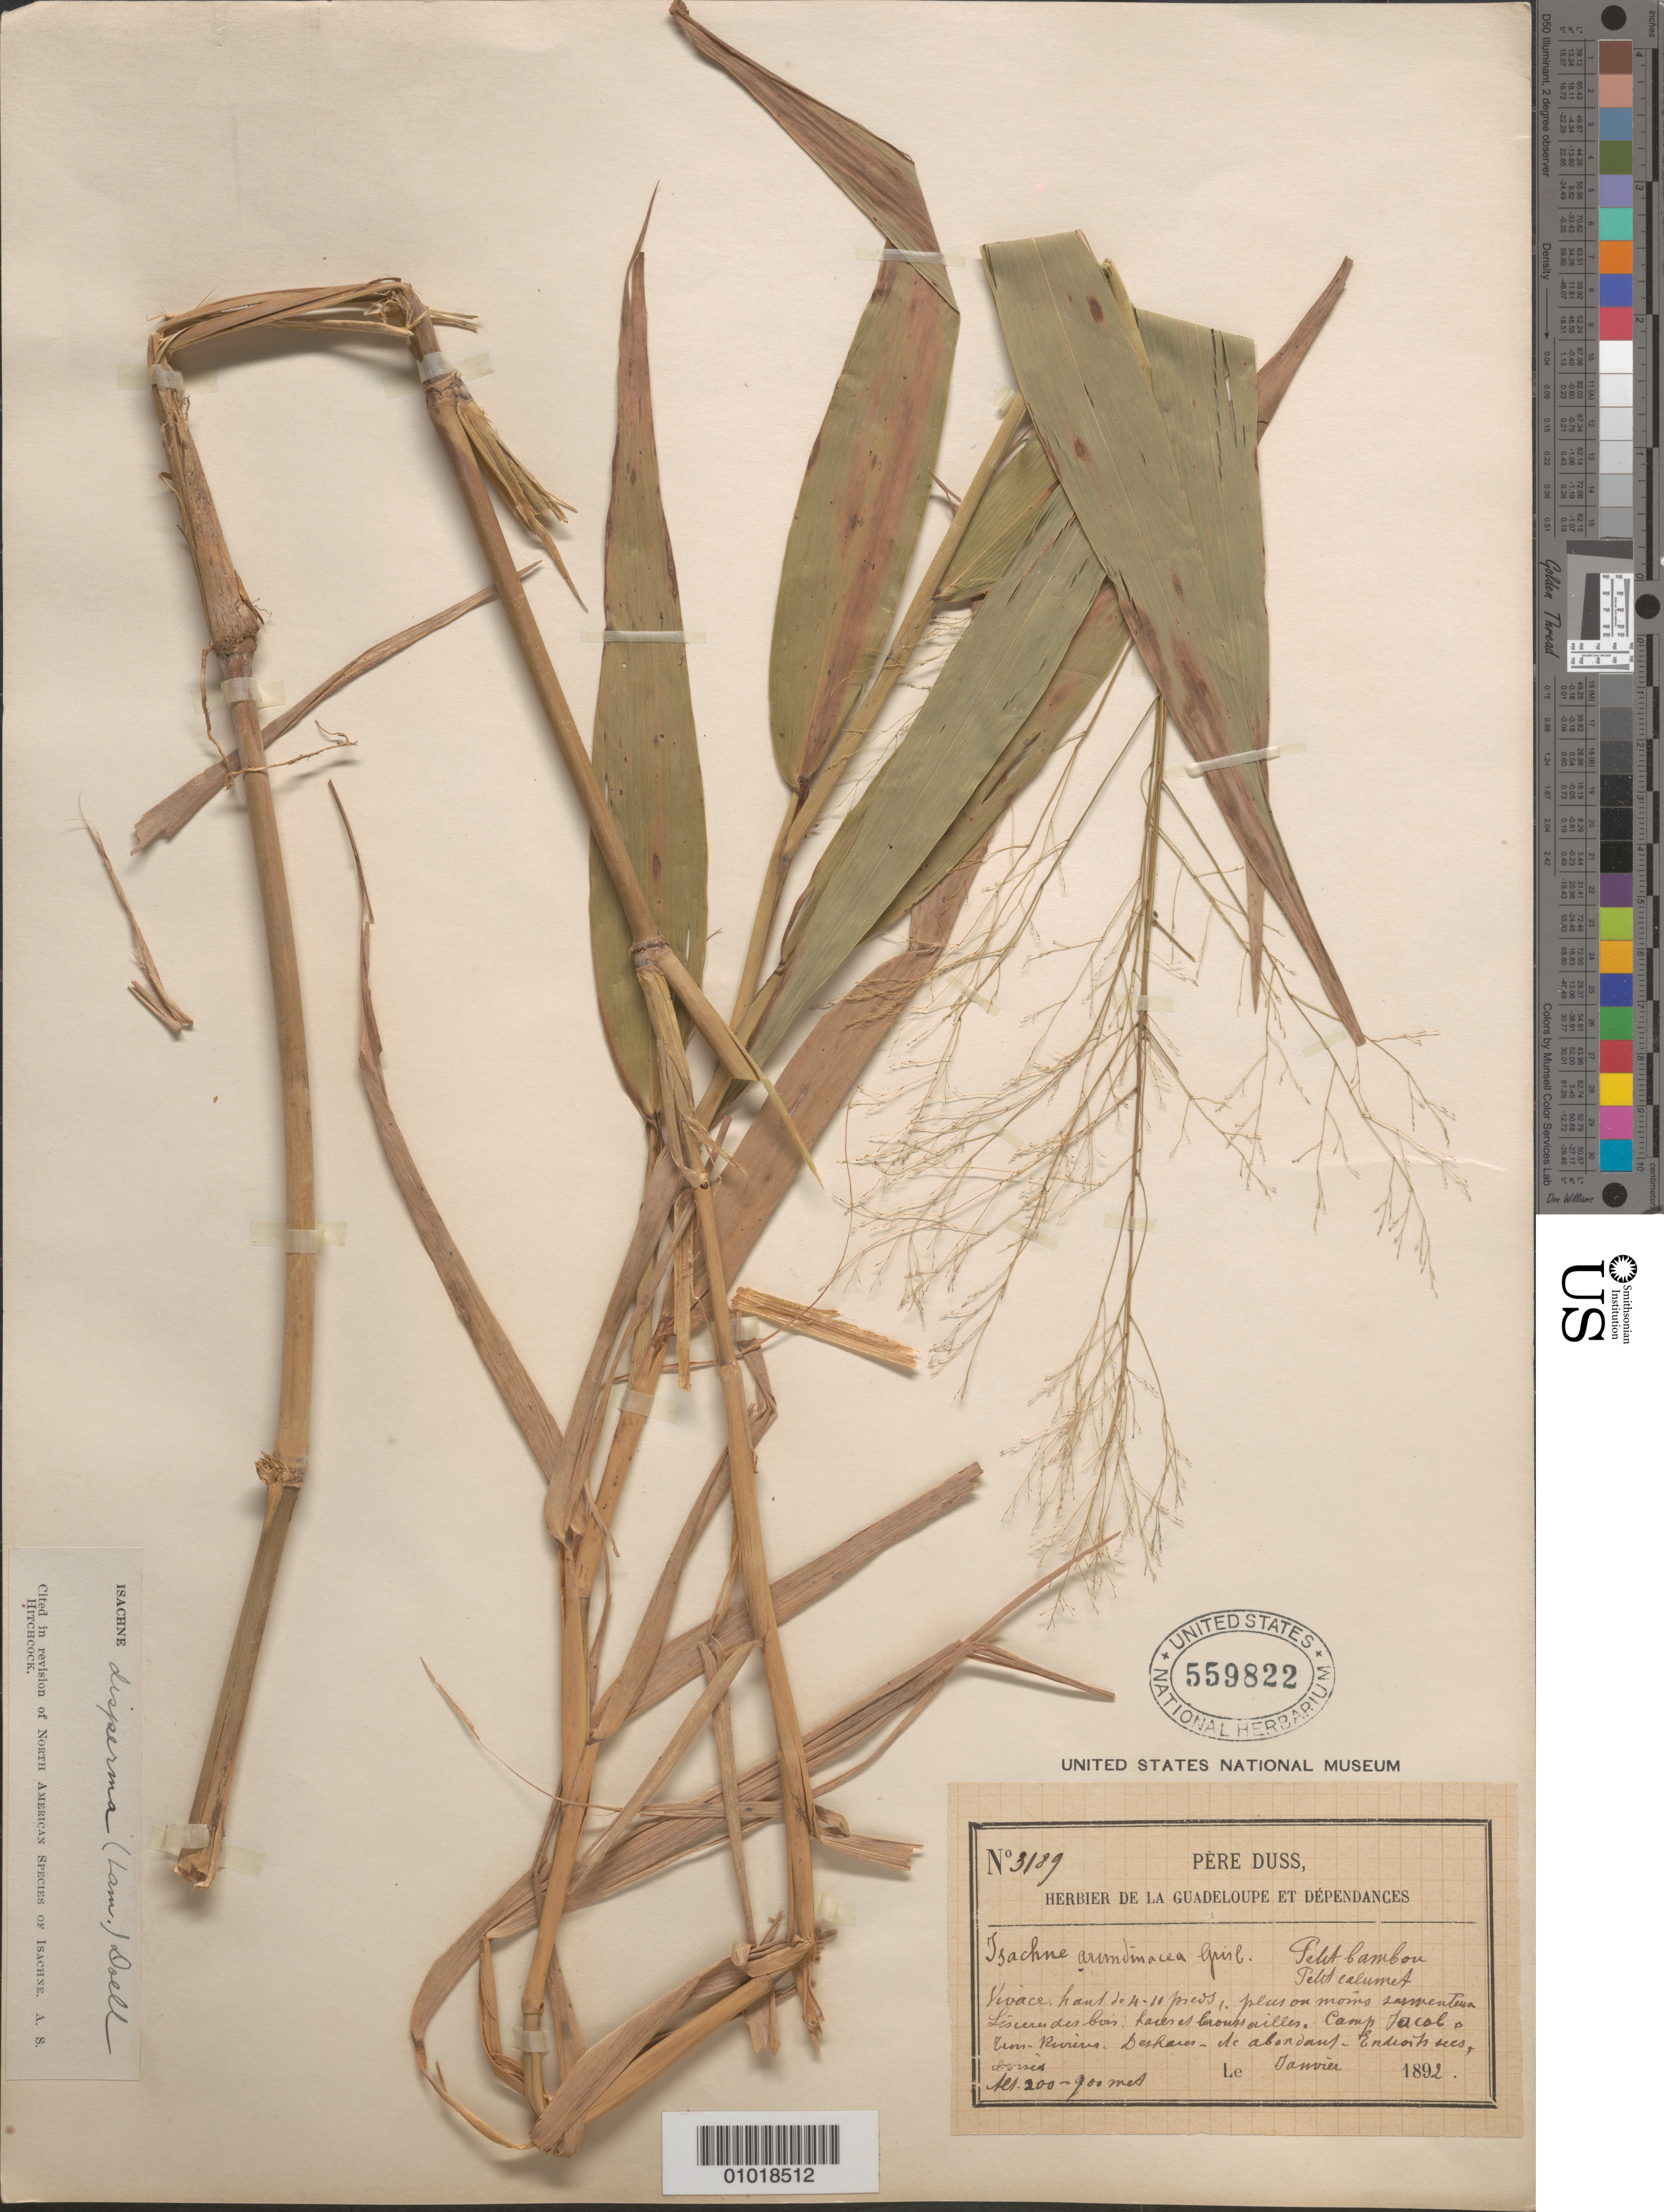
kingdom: Plantae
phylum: Tracheophyta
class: Liliopsida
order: Poales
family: Poaceae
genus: Isachne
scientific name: Isachne disperma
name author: (Lam.) Döll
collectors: Père Duss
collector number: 3189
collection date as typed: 01 Jan 1892 to 31 Dec 1892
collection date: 1892-01-01/1892-12-31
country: Guadeloupe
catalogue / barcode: US 559822